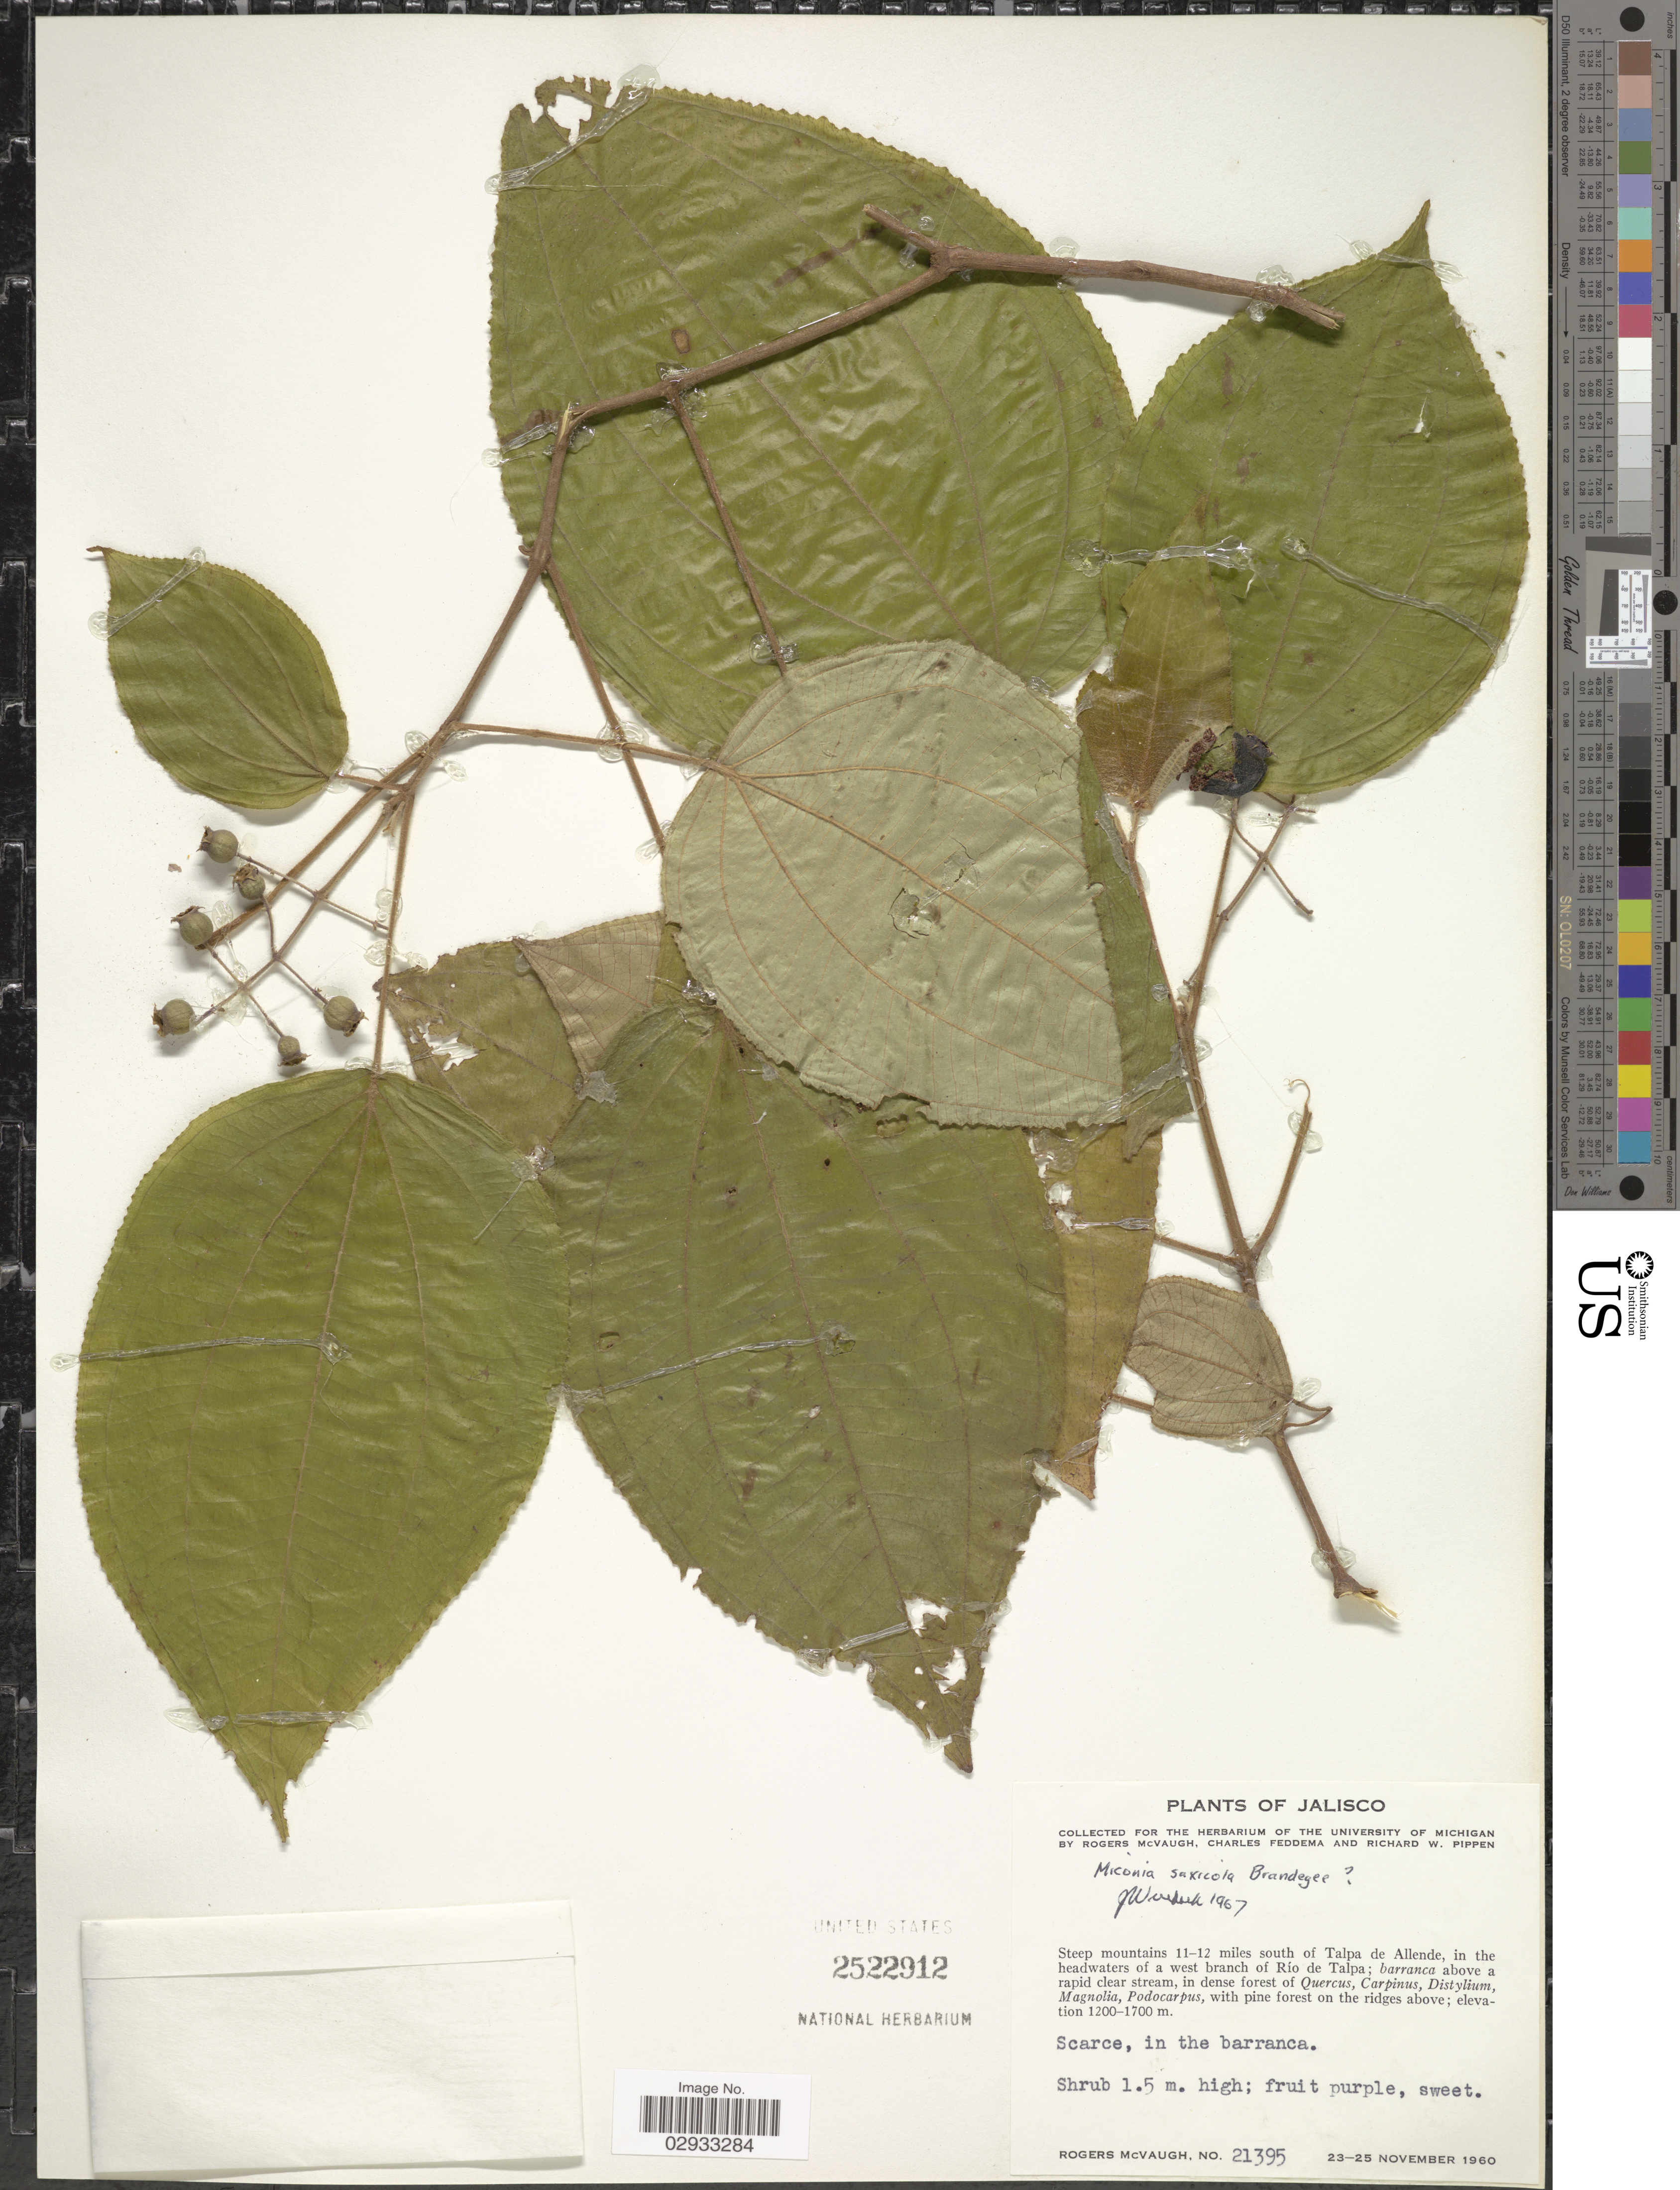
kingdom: Plantae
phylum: Tracheophyta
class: Magnoliopsida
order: Myrtales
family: Melastomataceae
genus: Miconia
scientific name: Miconia saxicola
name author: Brandegee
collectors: R. McVaugh, C. Feddema & R. W. Pippen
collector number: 21395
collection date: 1960-11-23/1960-11-25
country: Mexico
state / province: Jalisco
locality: Steep mountains 11-12 miles south of Talpa de Allende, in the headwaters of a west branch of Río de Talpa.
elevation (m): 1200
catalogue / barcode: US 2522912